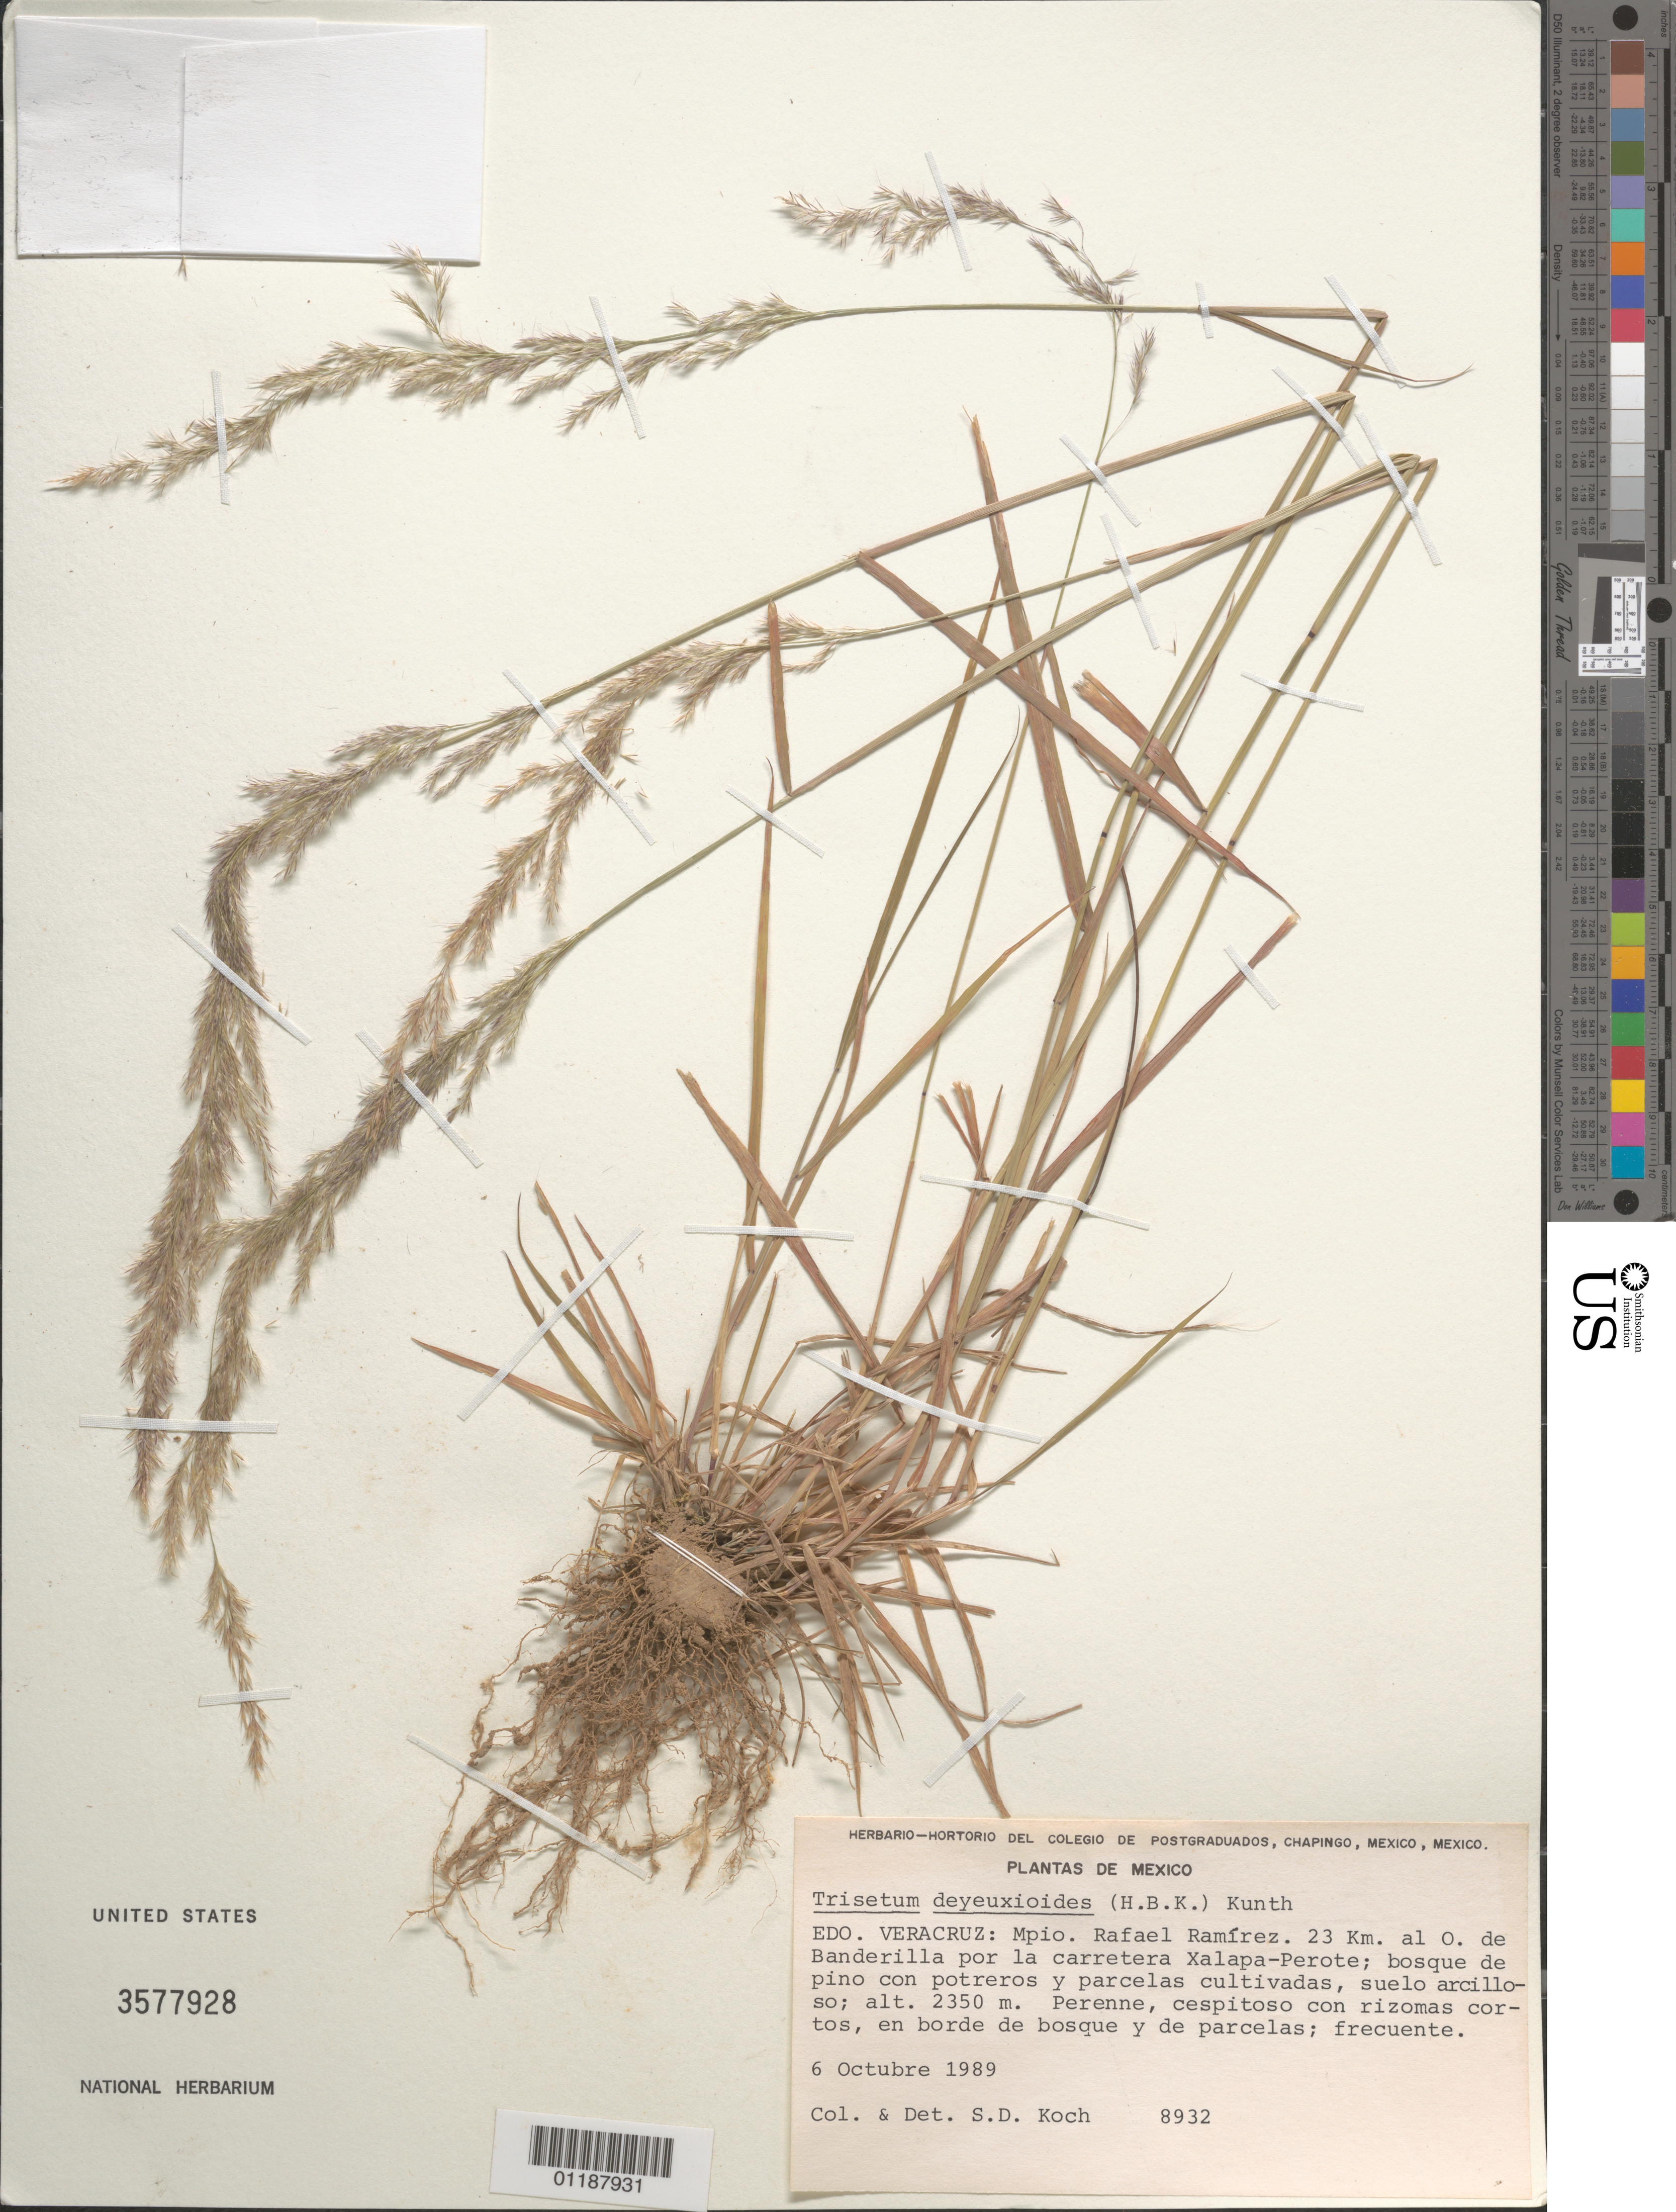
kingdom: Plantae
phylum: Tracheophyta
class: Liliopsida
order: Poales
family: Poaceae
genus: Trisetum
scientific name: Trisetum deyeuxioides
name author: (Kunth) Kunth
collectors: S. D. Koch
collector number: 8932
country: Mexico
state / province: Veracruz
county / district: Rafael Ramirez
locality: O de Banderilla por la carretera Xalapa-Perote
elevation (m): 2350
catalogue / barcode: US 3577928